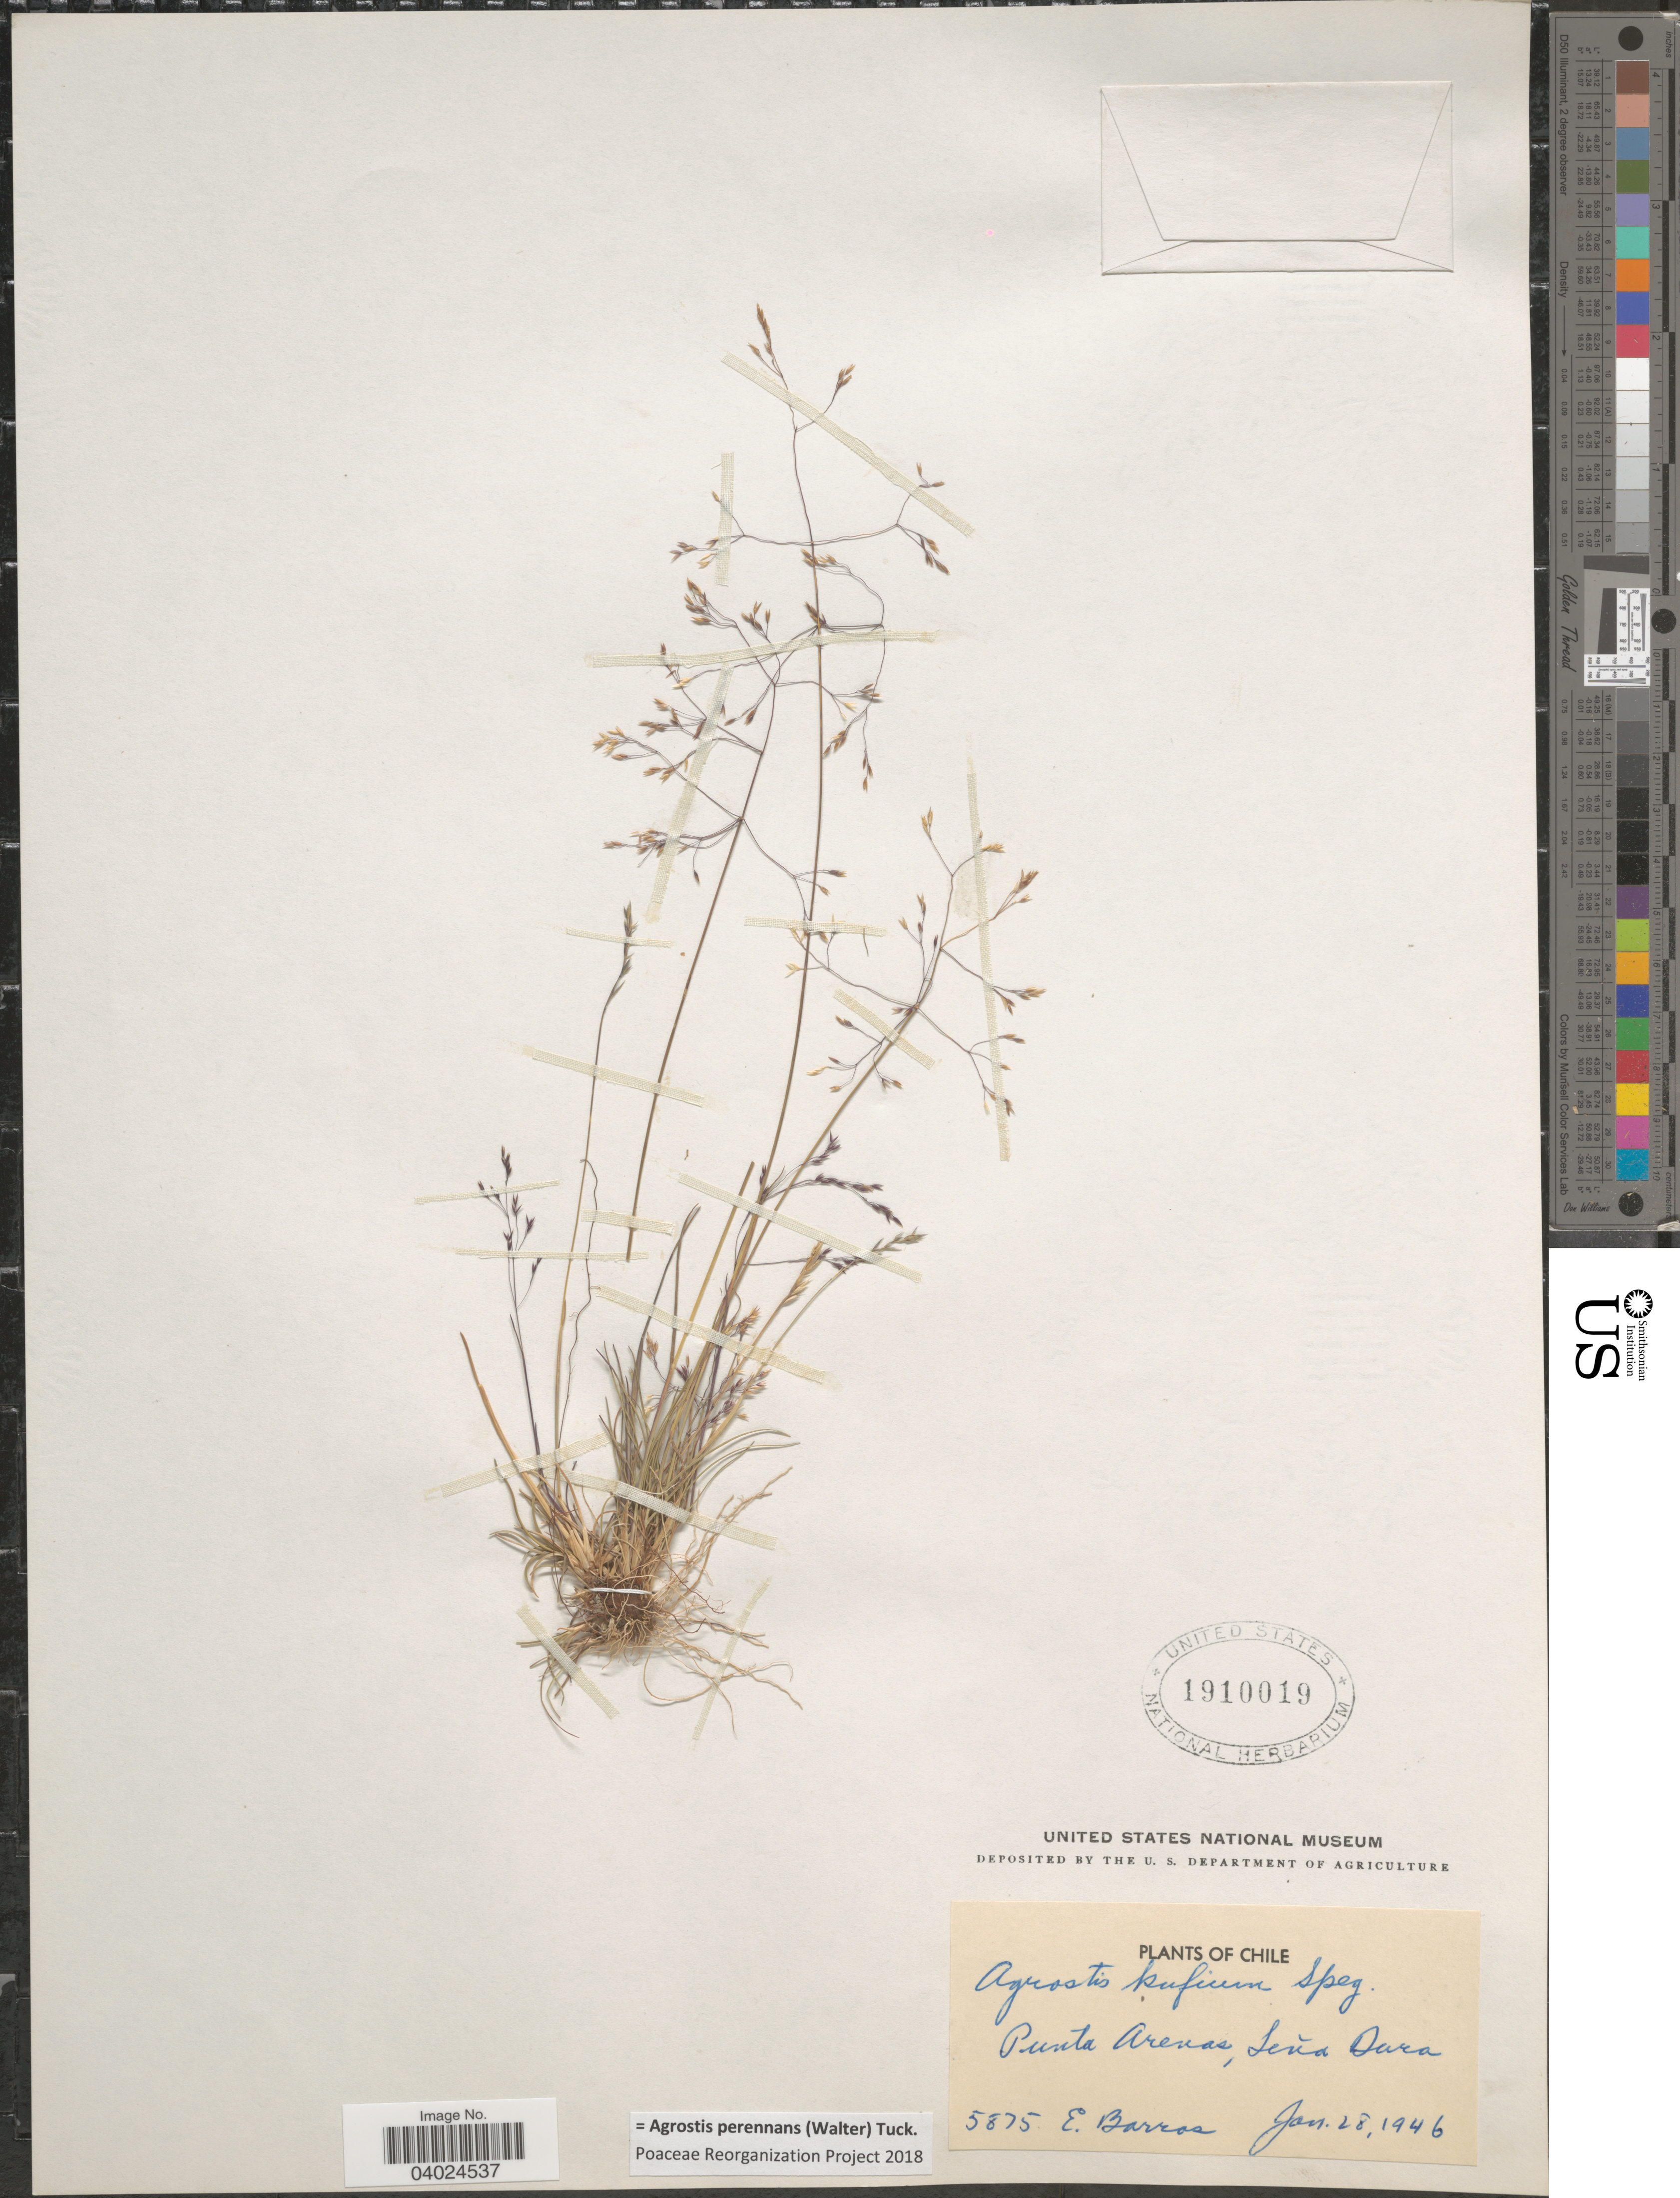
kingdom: Plantae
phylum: Tracheophyta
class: Liliopsida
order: Poales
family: Poaceae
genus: Agrostis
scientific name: Agrostis perennans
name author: (Walter) Tuck.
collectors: E. Barros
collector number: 5875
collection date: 1946-01-28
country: Chile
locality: Punta Arenas, Leña Dura.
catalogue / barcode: US 1910019